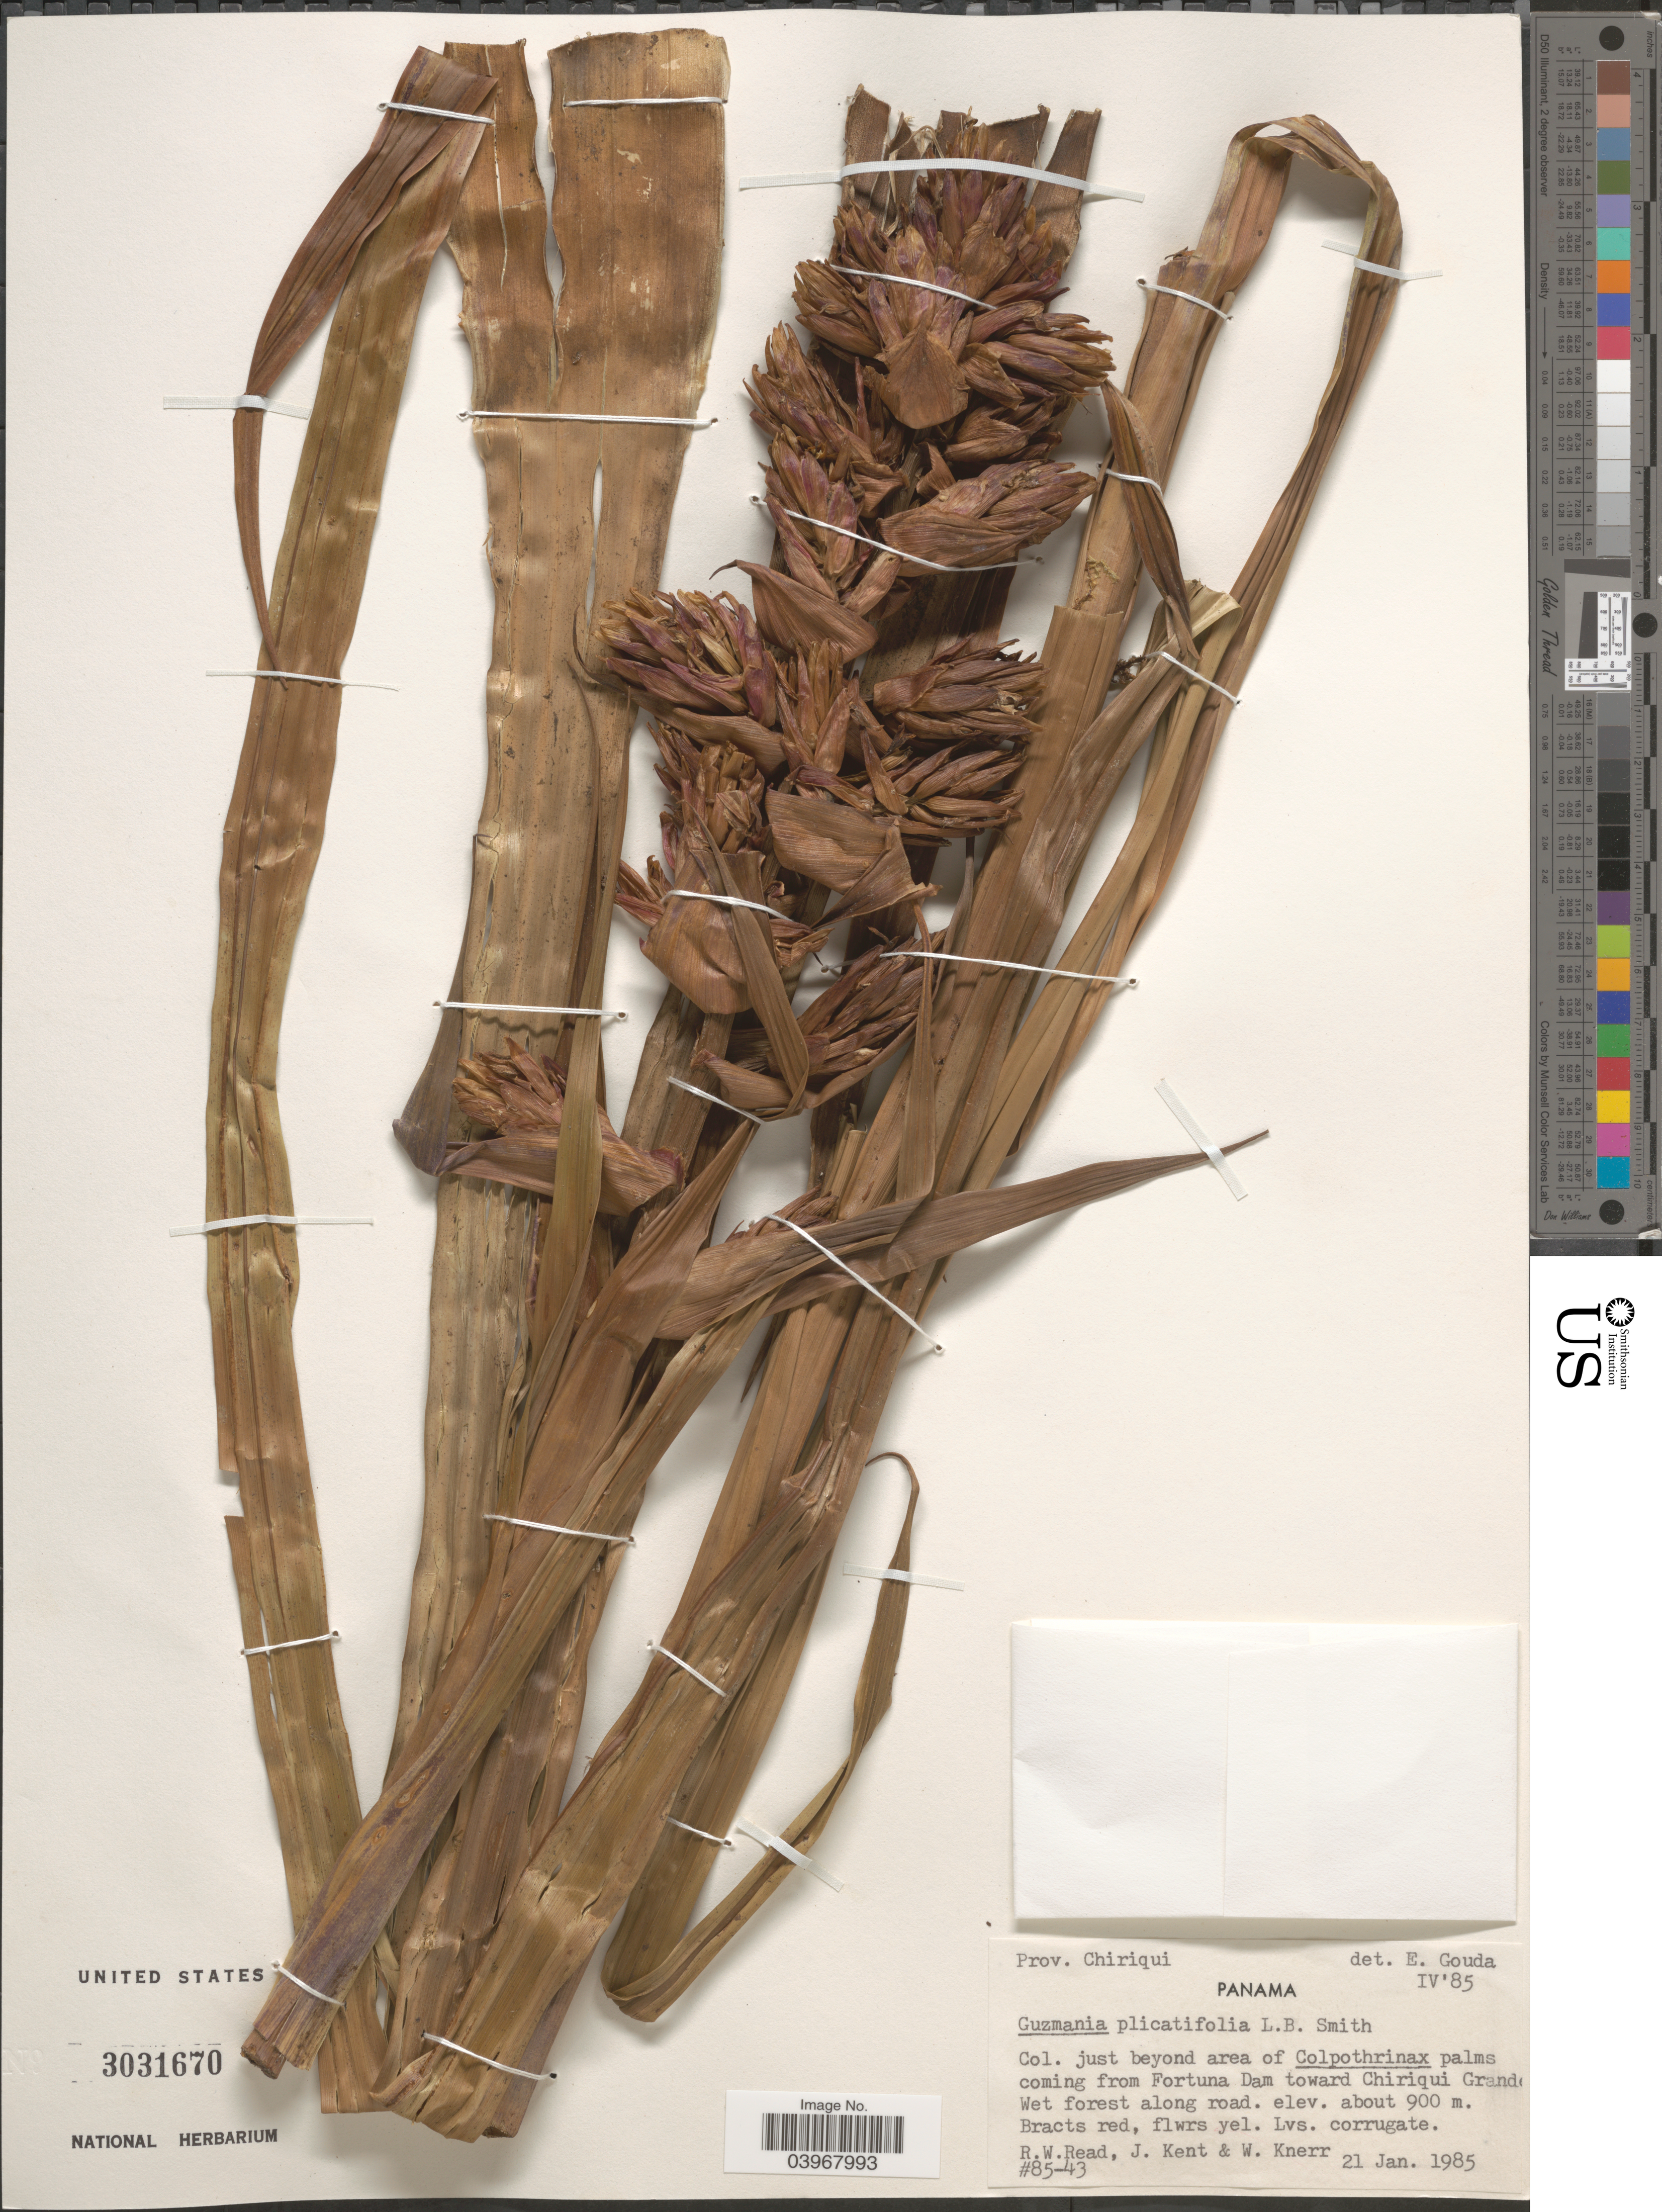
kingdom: Plantae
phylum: Tracheophyta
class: Liliopsida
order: Poales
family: Bromeliaceae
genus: Guzmania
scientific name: Guzmania plicatifolia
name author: L.B. Sm.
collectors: R. W. Read, J. Kent & W. Knerr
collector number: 85-43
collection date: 1985-01-21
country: Panama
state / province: Chiriqui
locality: Coming from Fortuna Dam toward Chiriqui Grande Wet forest along road.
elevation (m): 900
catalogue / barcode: US 3031670